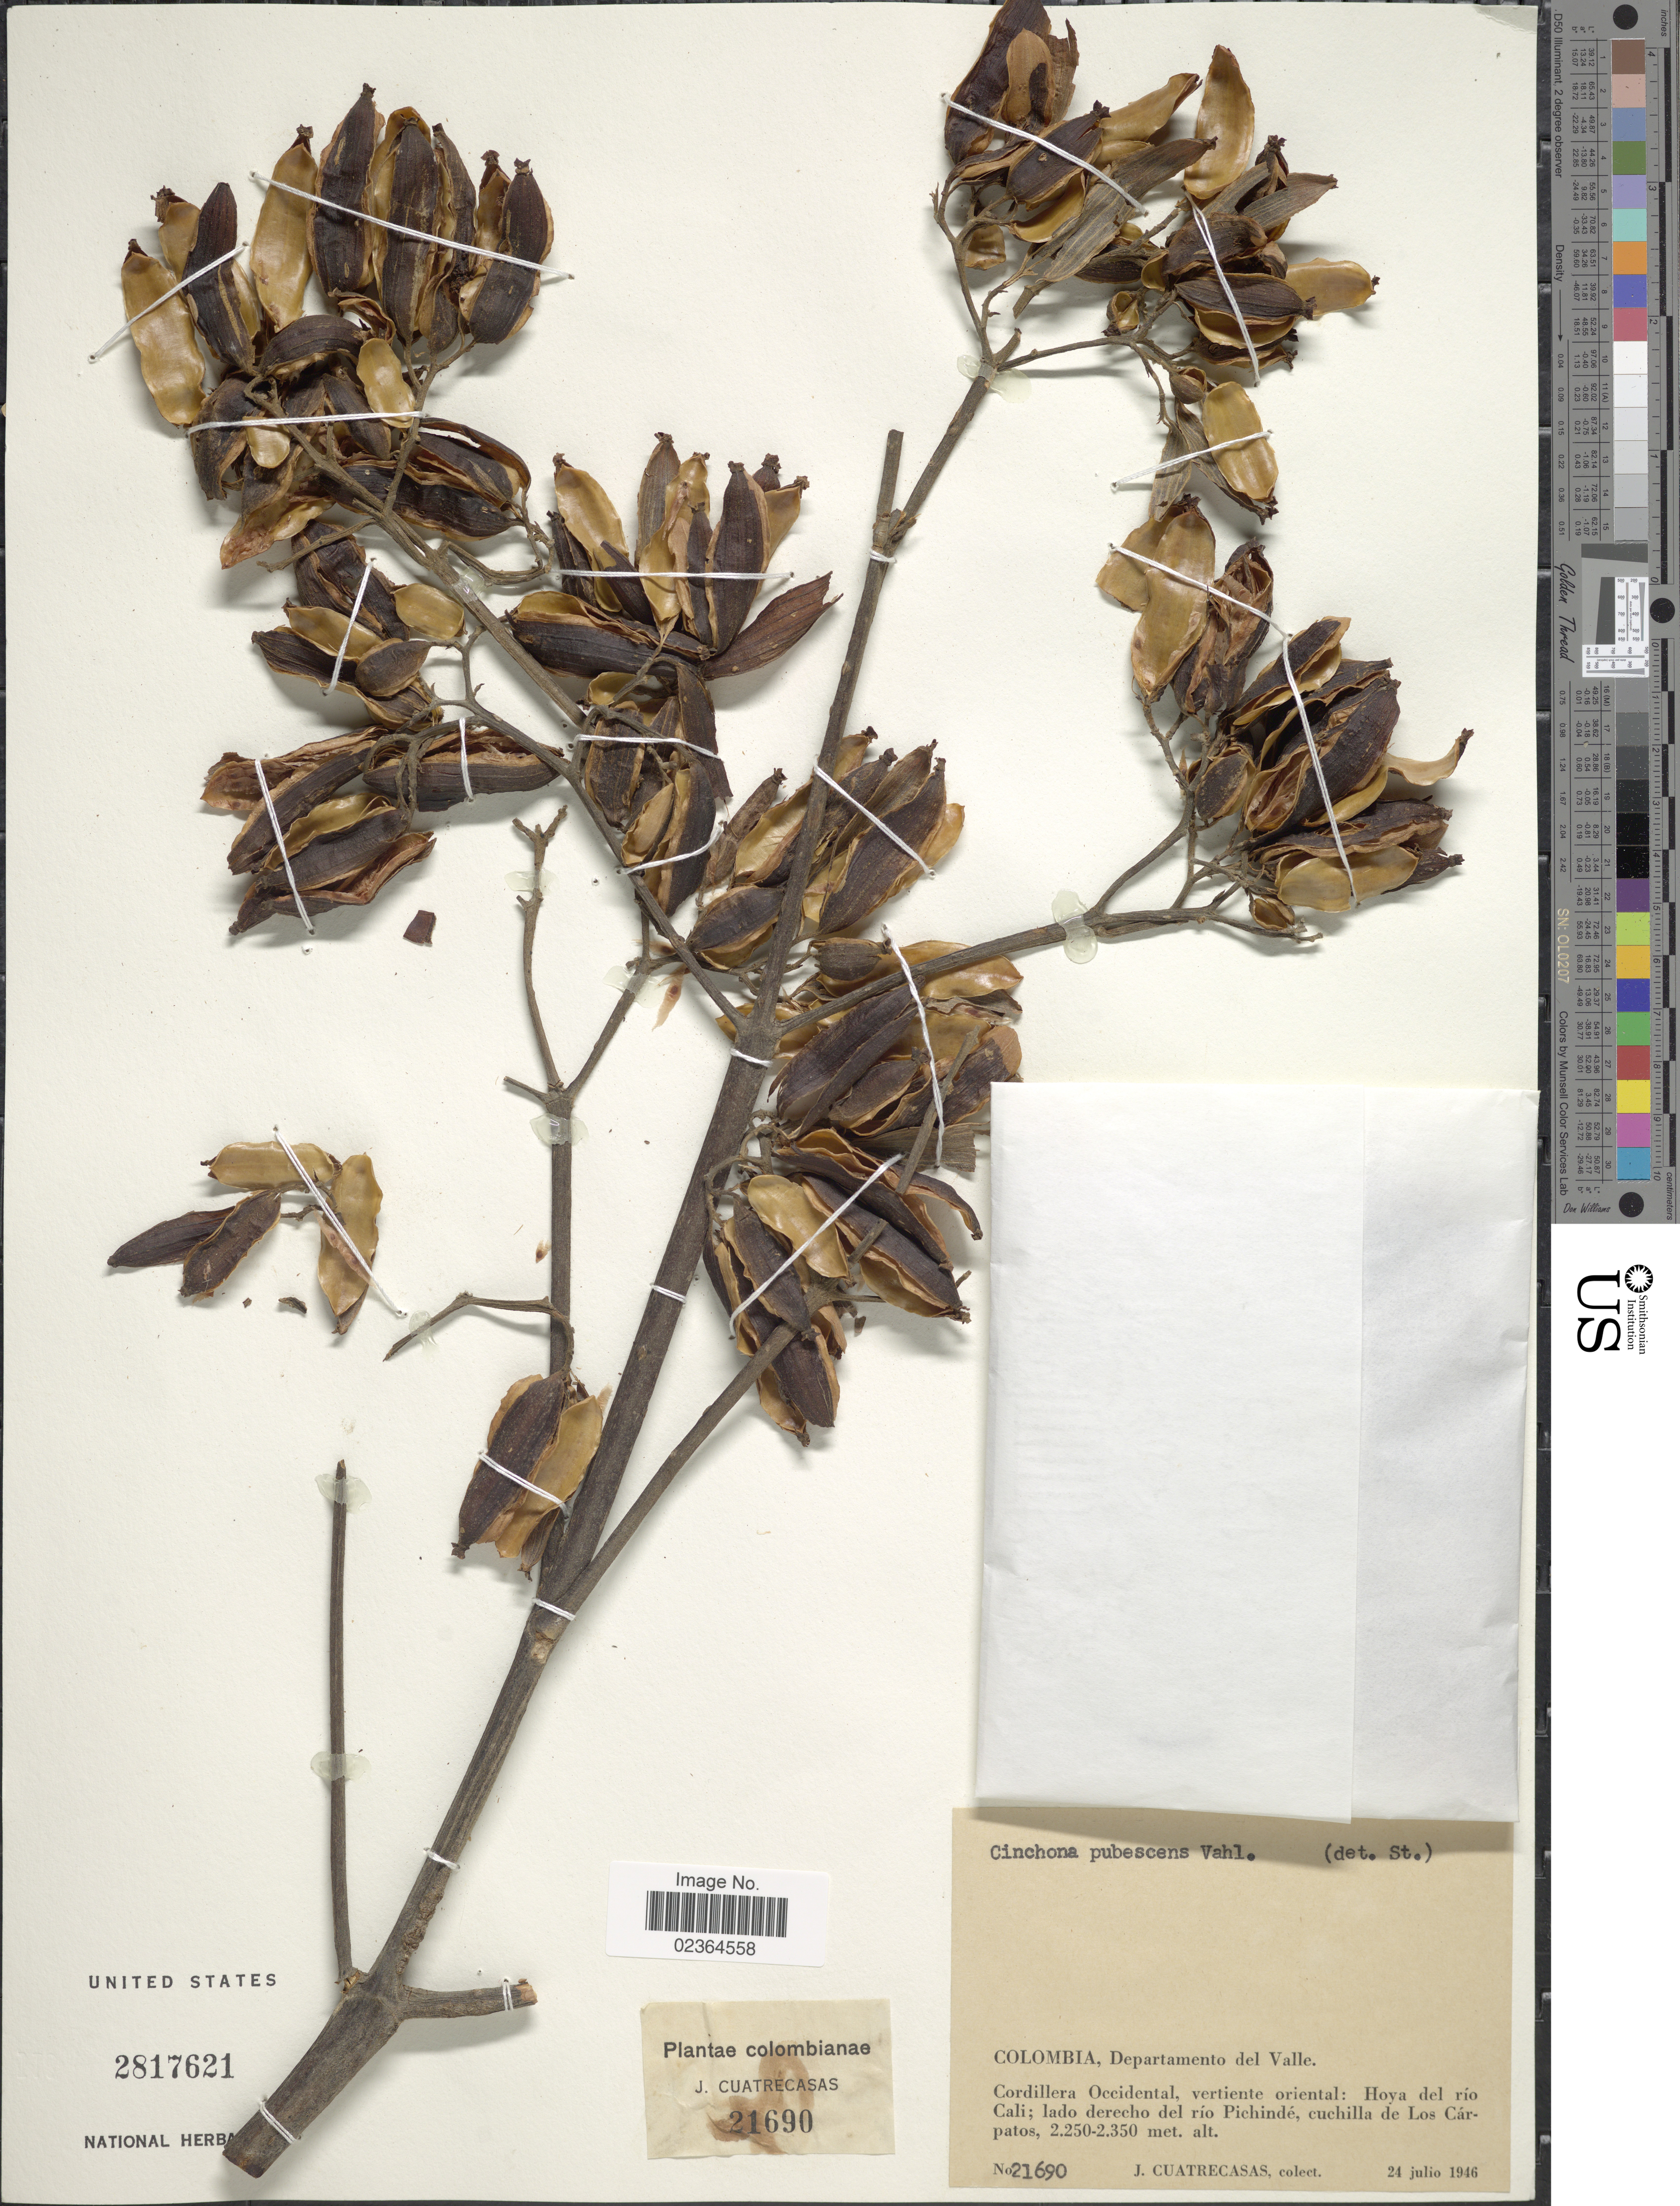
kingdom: Plantae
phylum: Tracheophyta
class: Magnoliopsida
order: Gentianales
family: Rubiaceae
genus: Cinchona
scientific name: Cinchona pubescens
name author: Vahl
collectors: J. Cuatrecasas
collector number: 21690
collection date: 1946-07-24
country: Colombia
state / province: Valle del Cauca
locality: Departamento del Valle. Cordillera Occidental, vertiente oriental: Hoya del río Cali; lado derecho del río Pichindé, cuchilla de Los Cárpatos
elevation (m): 2250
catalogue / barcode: US 2817621